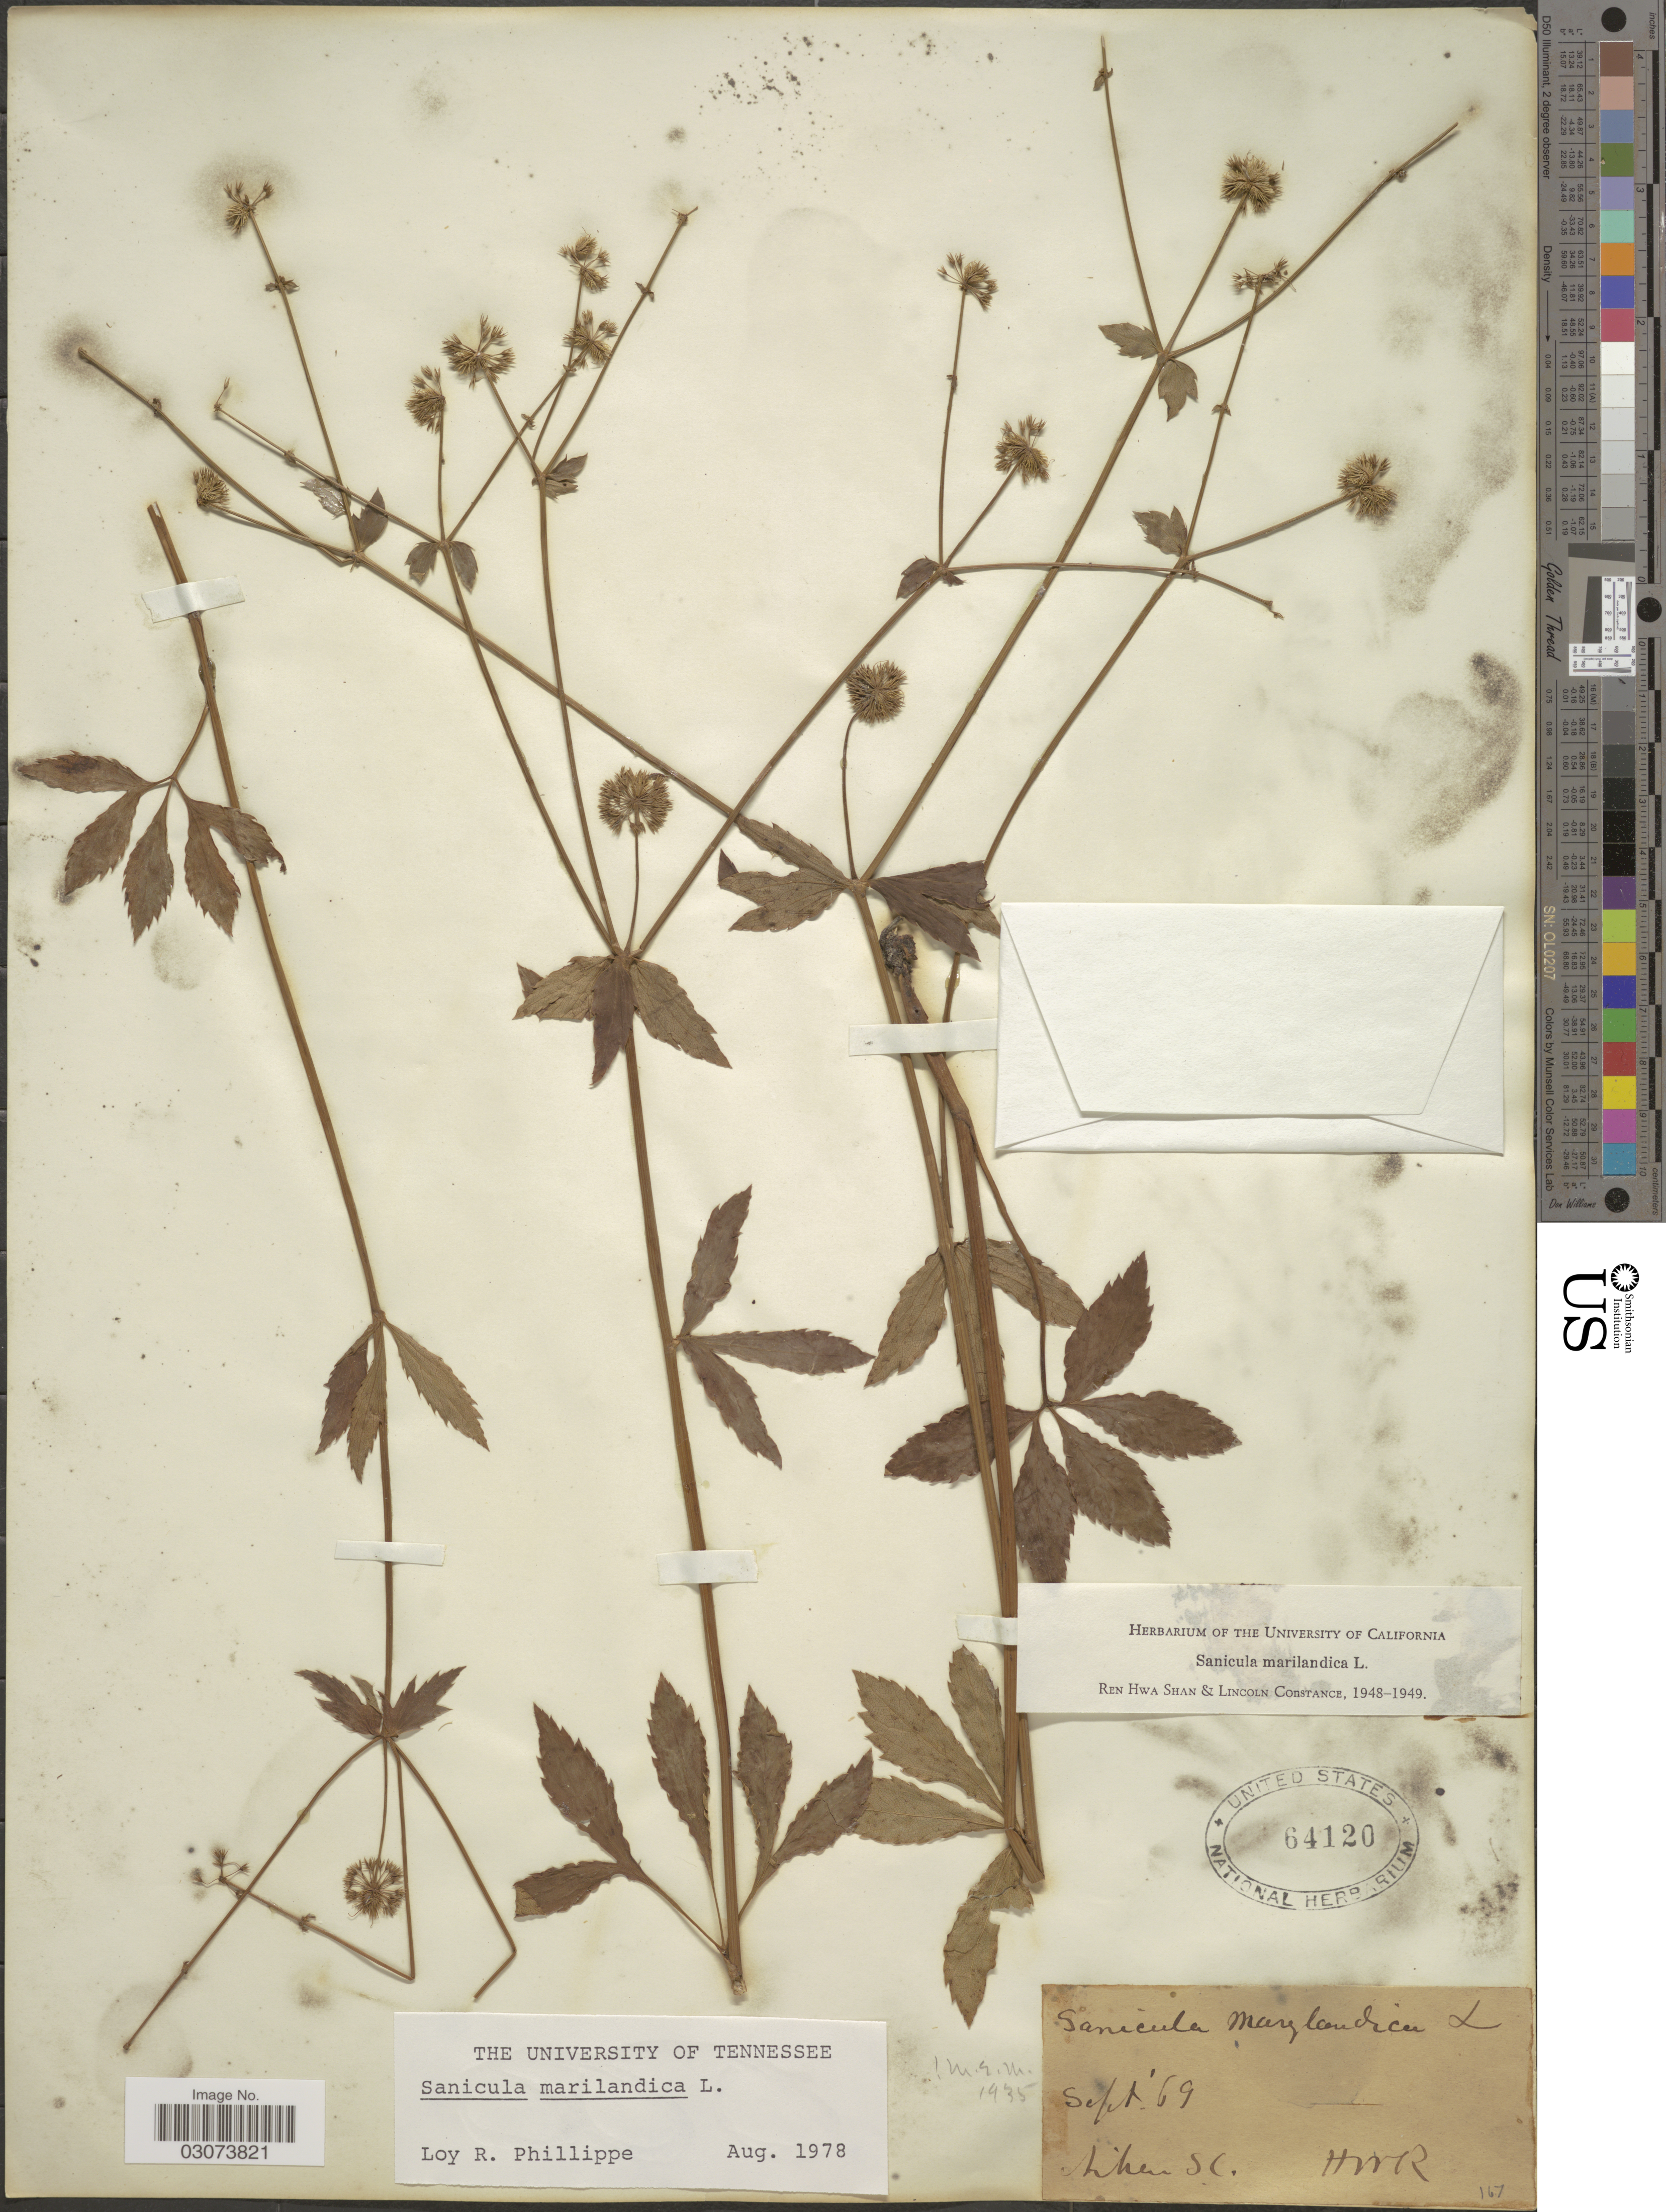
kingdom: Plantae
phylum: Tracheophyta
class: Magnoliopsida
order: Apiales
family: Apiaceae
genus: Sanicula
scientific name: Sanicula marilandica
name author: L.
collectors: H. W. R.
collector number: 167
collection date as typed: Transcribed d/m/y: /9/69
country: United States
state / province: South Carolina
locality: Aiken.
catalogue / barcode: US 64120